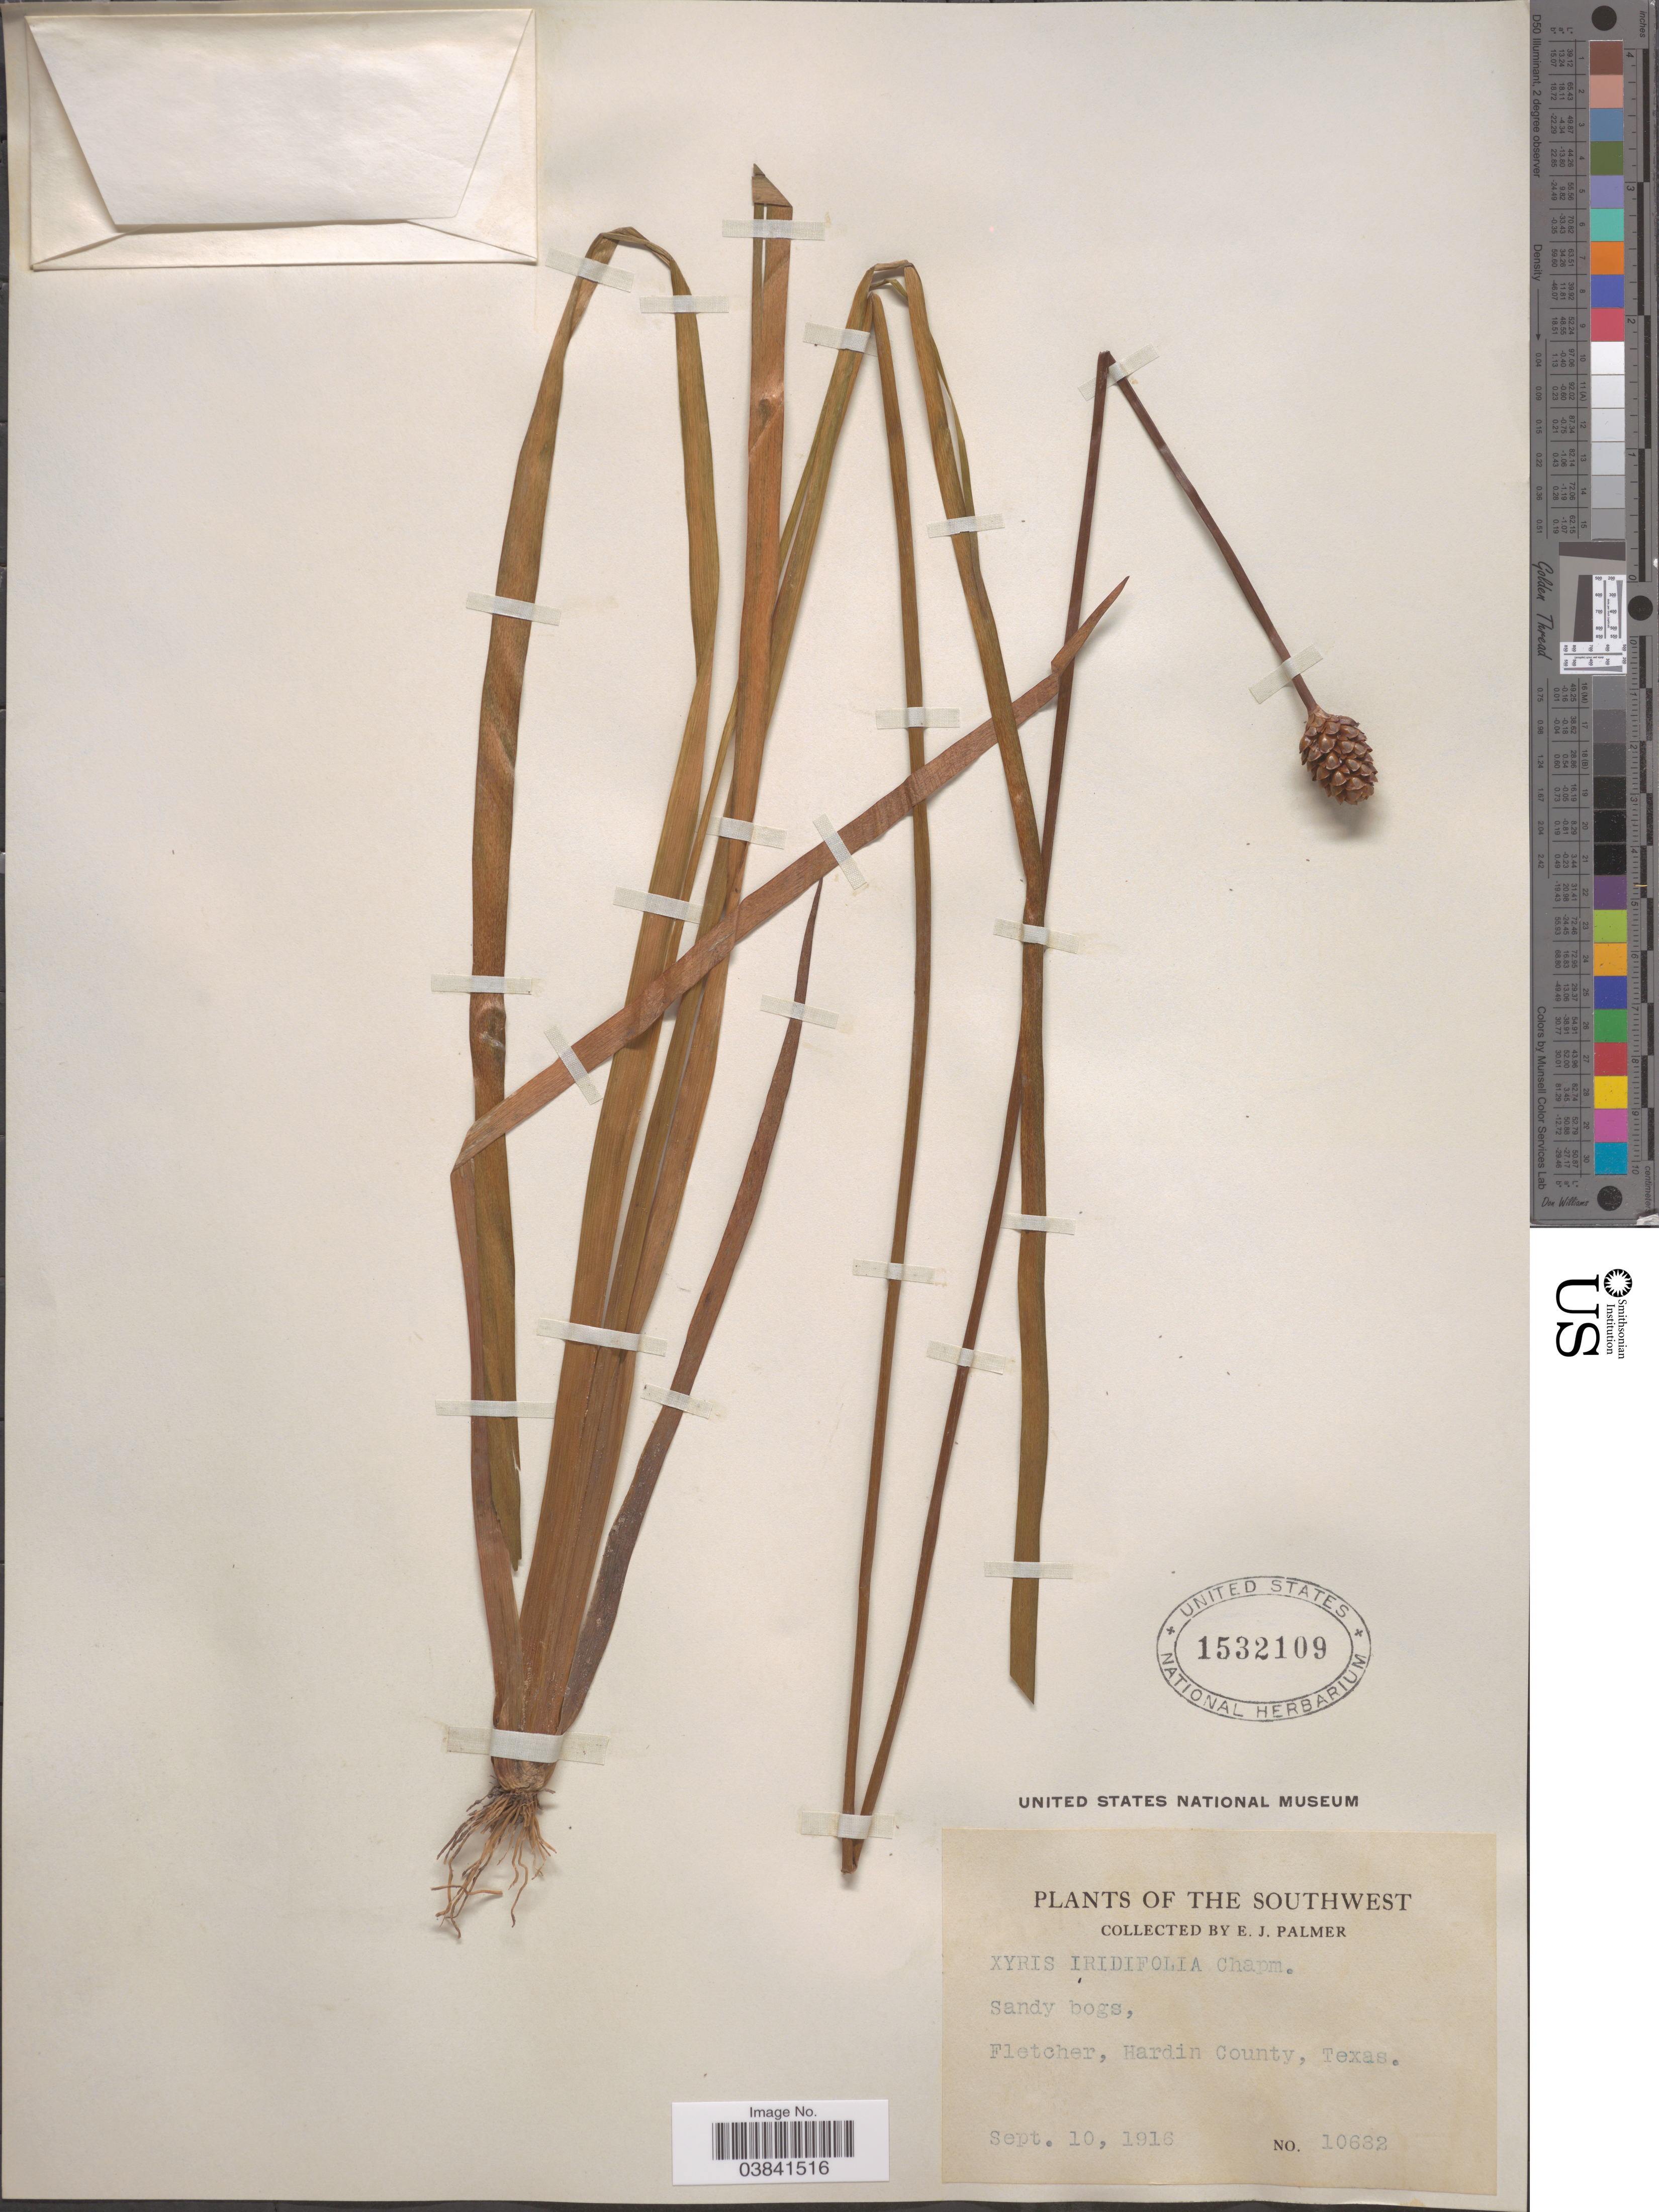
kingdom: Plantae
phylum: Tracheophyta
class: Liliopsida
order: Poales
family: Xyridaceae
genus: Xyris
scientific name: Xyris iridifolia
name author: Chapm.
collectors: E. J. Palmer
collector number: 10682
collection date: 1916-09-10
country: United States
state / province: Texas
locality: The Southwest. Fletcher, Hardin County.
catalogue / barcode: US 1532109